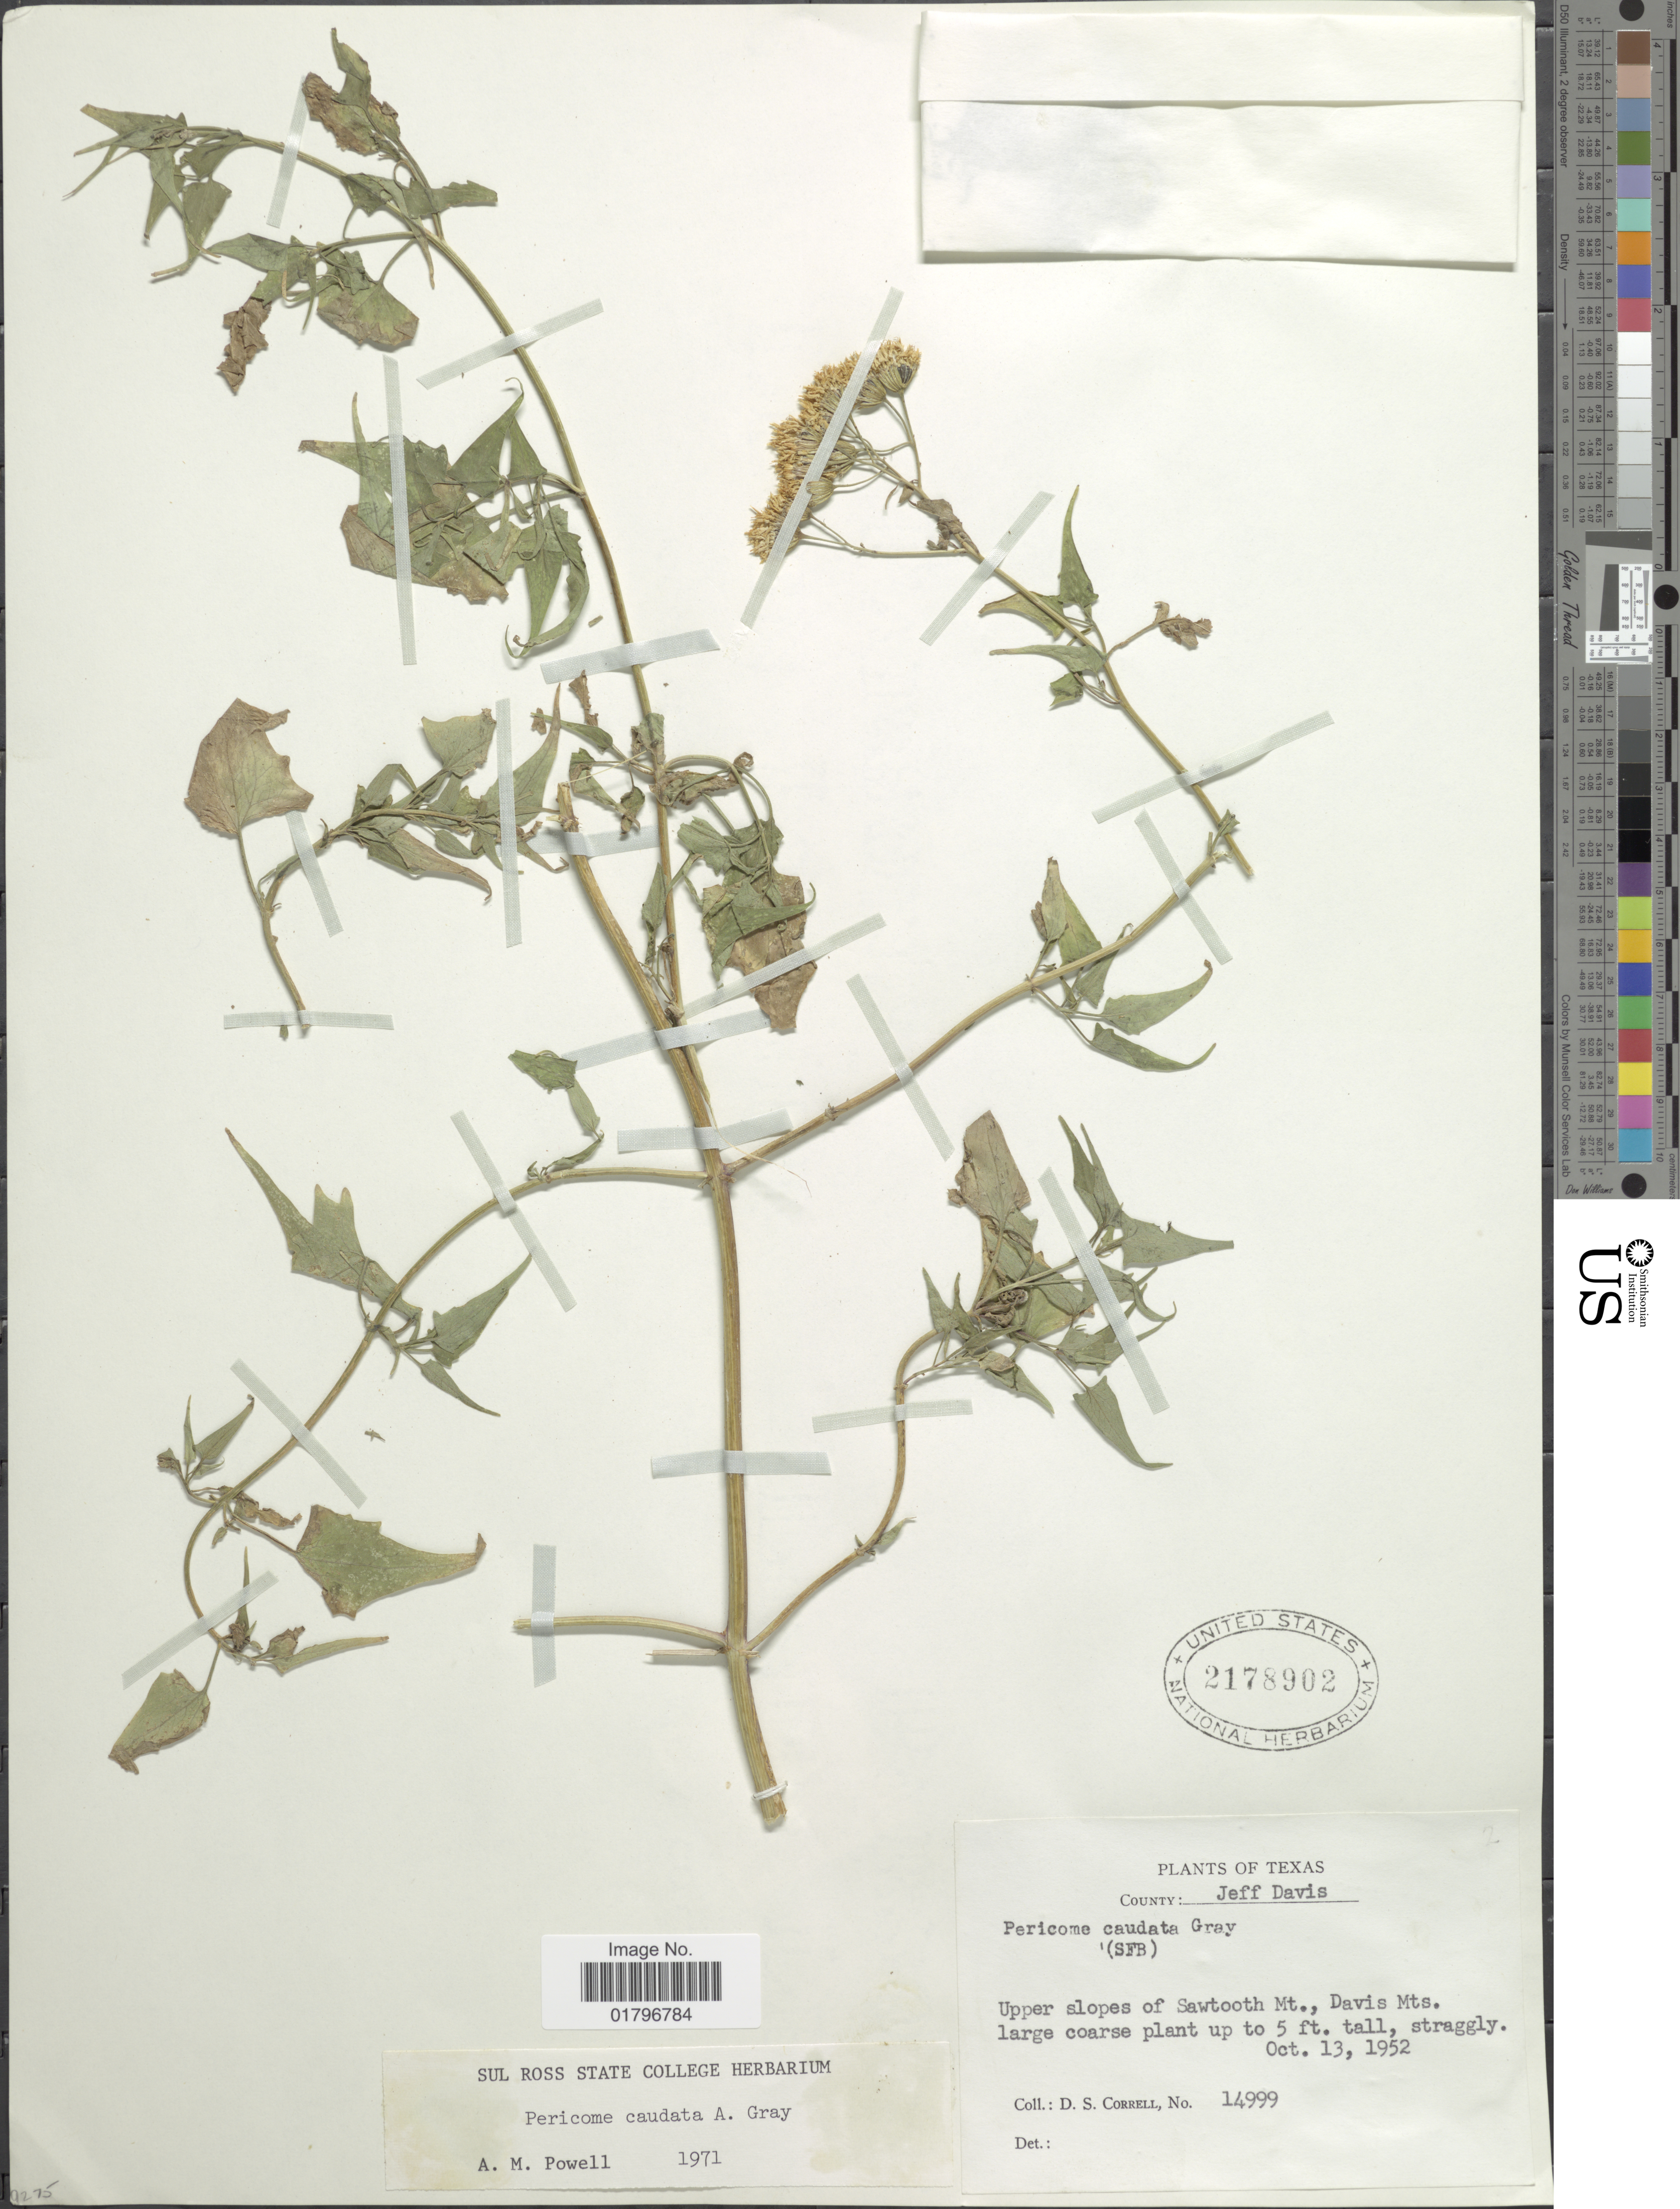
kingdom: Plantae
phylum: Tracheophyta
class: Magnoliopsida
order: Asterales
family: Asteraceae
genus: Pericome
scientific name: Pericome caudata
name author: A. Gray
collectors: D. S. Correll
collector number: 14999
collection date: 1952-10-13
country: United States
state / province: Texas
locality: County: Jeff Davis. Upper slopes of Sawtooth Mt., Davis Mts.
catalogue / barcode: US 2178902